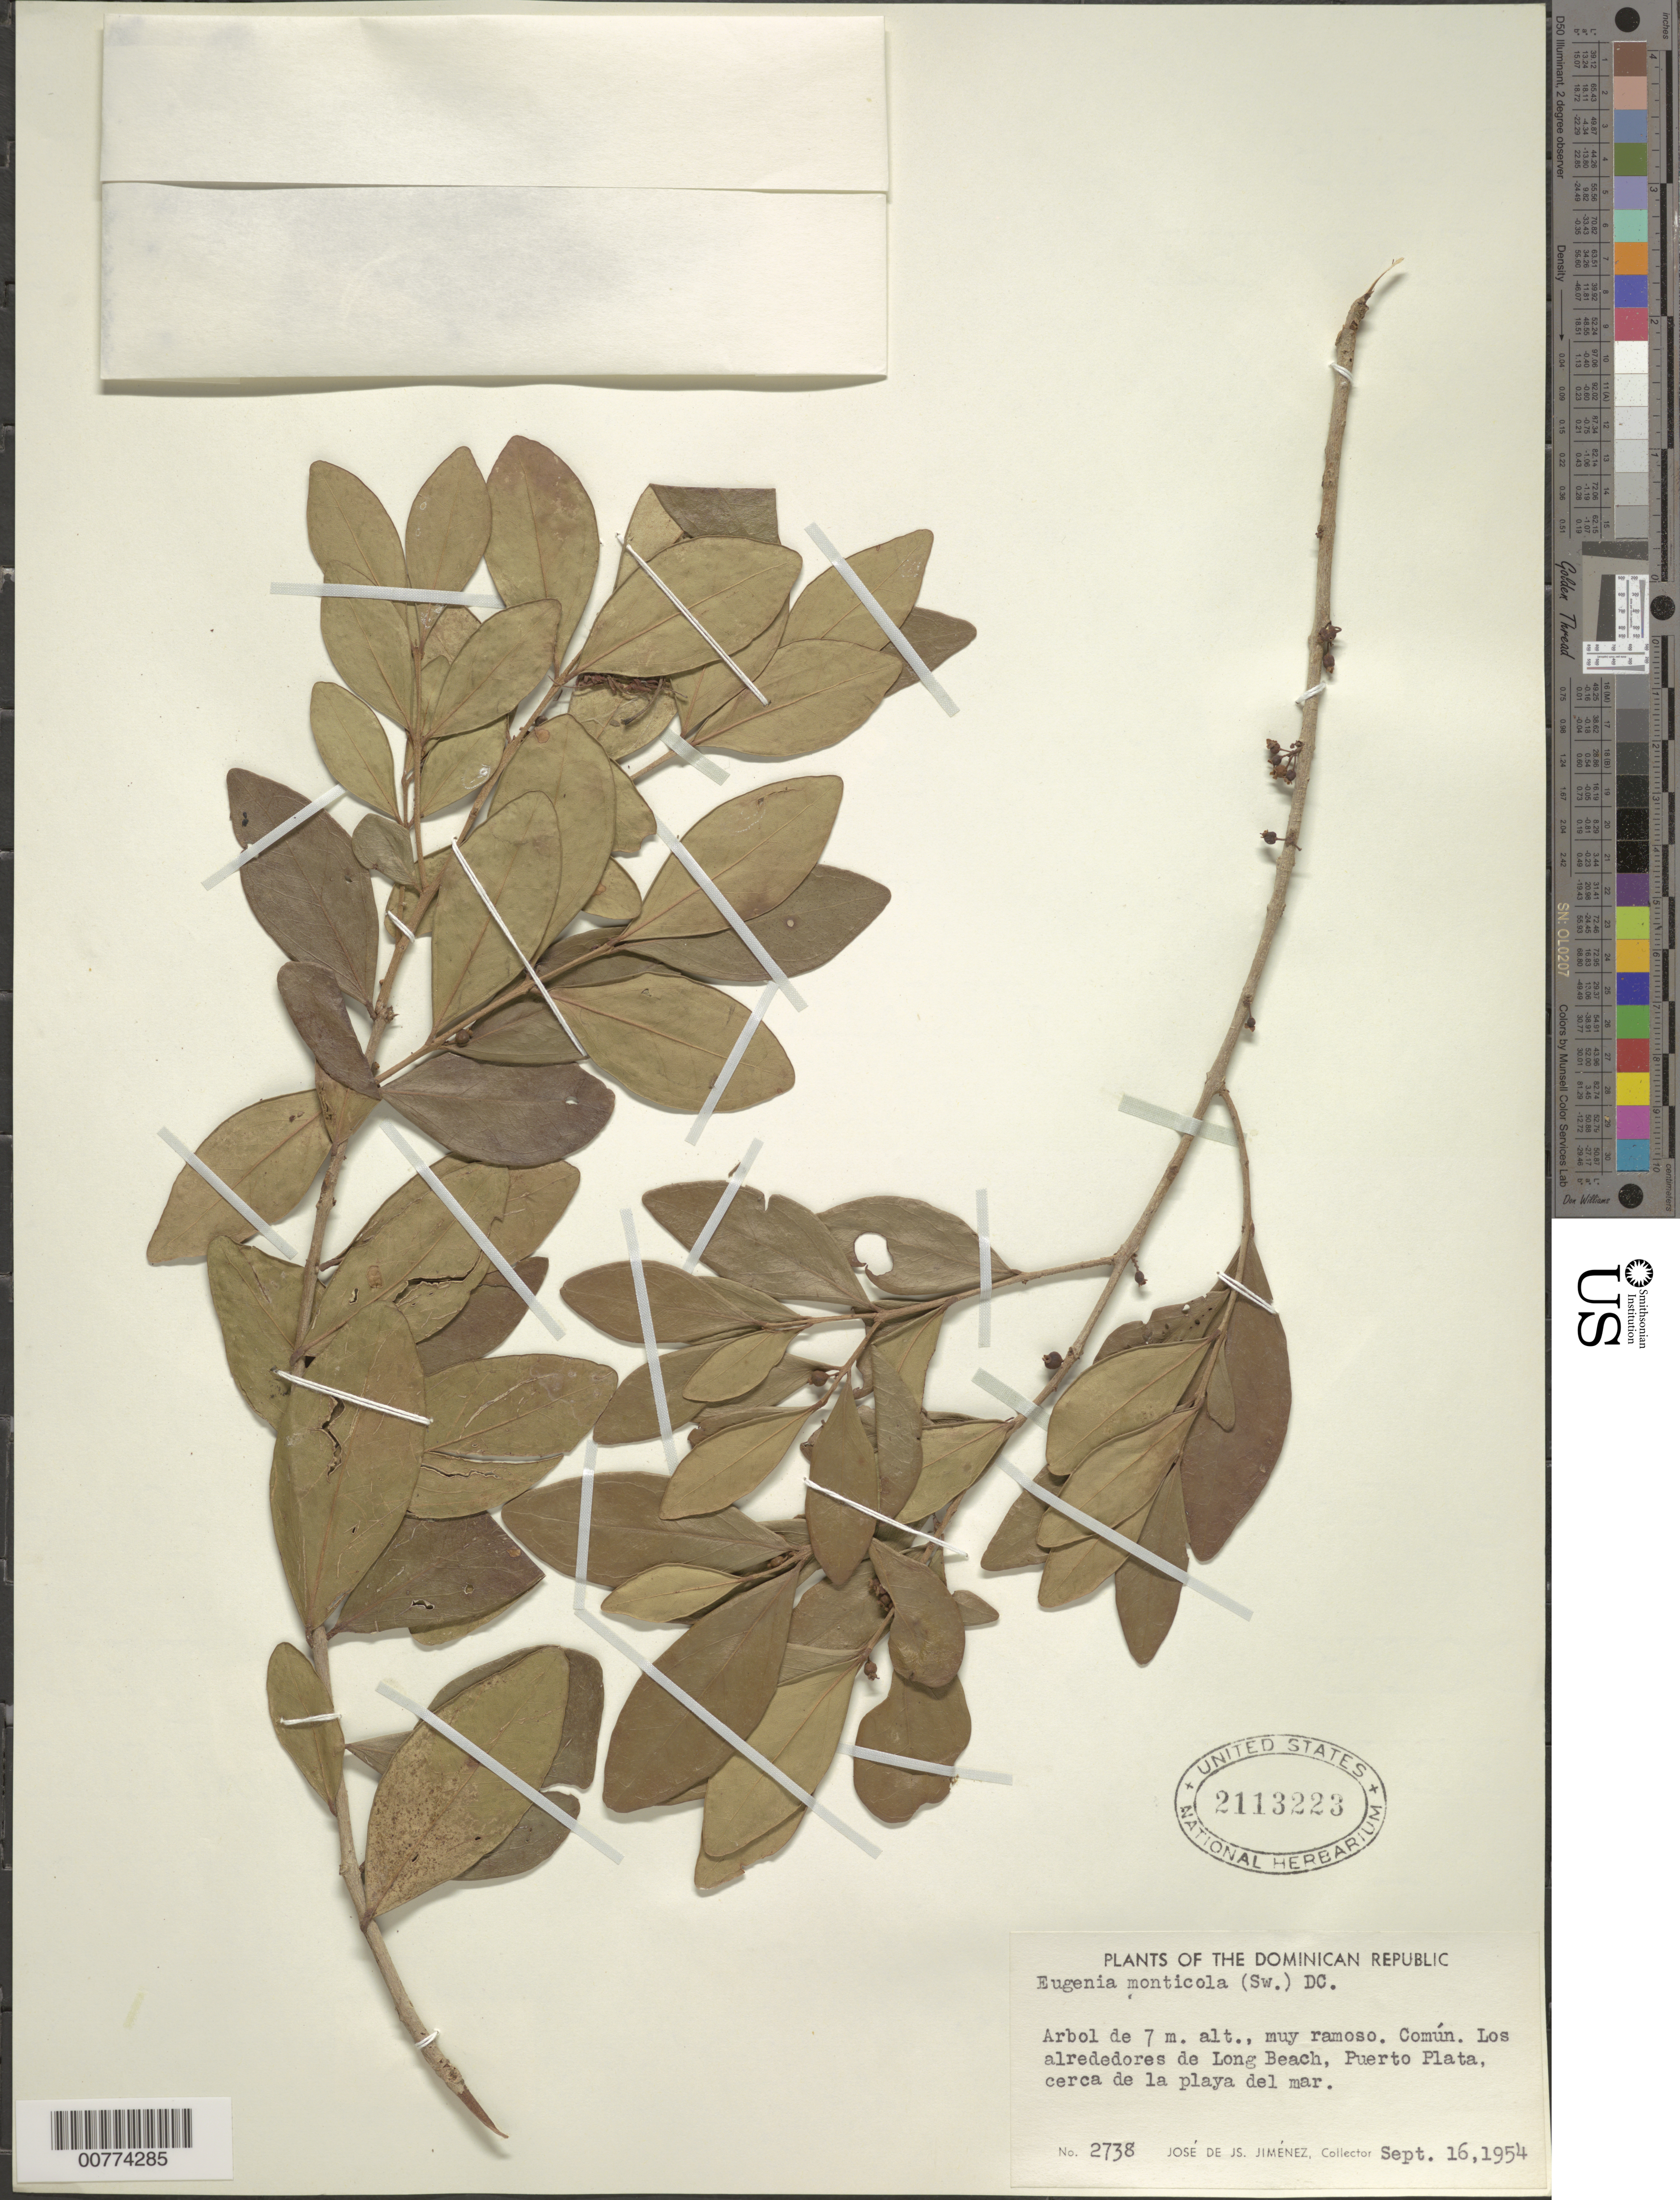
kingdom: Plantae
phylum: Tracheophyta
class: Magnoliopsida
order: Myrtales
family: Myrtaceae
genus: Eugenia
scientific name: Eugenia monticola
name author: (Sw.) DC.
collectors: J. J. Jiménez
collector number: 2738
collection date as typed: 16 Sep 1954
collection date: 1954-09-16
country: Dominican Republic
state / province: Puerto Plata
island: Hispaniola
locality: Long Beach surroundings.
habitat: Close to the beach.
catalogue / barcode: US 2113223